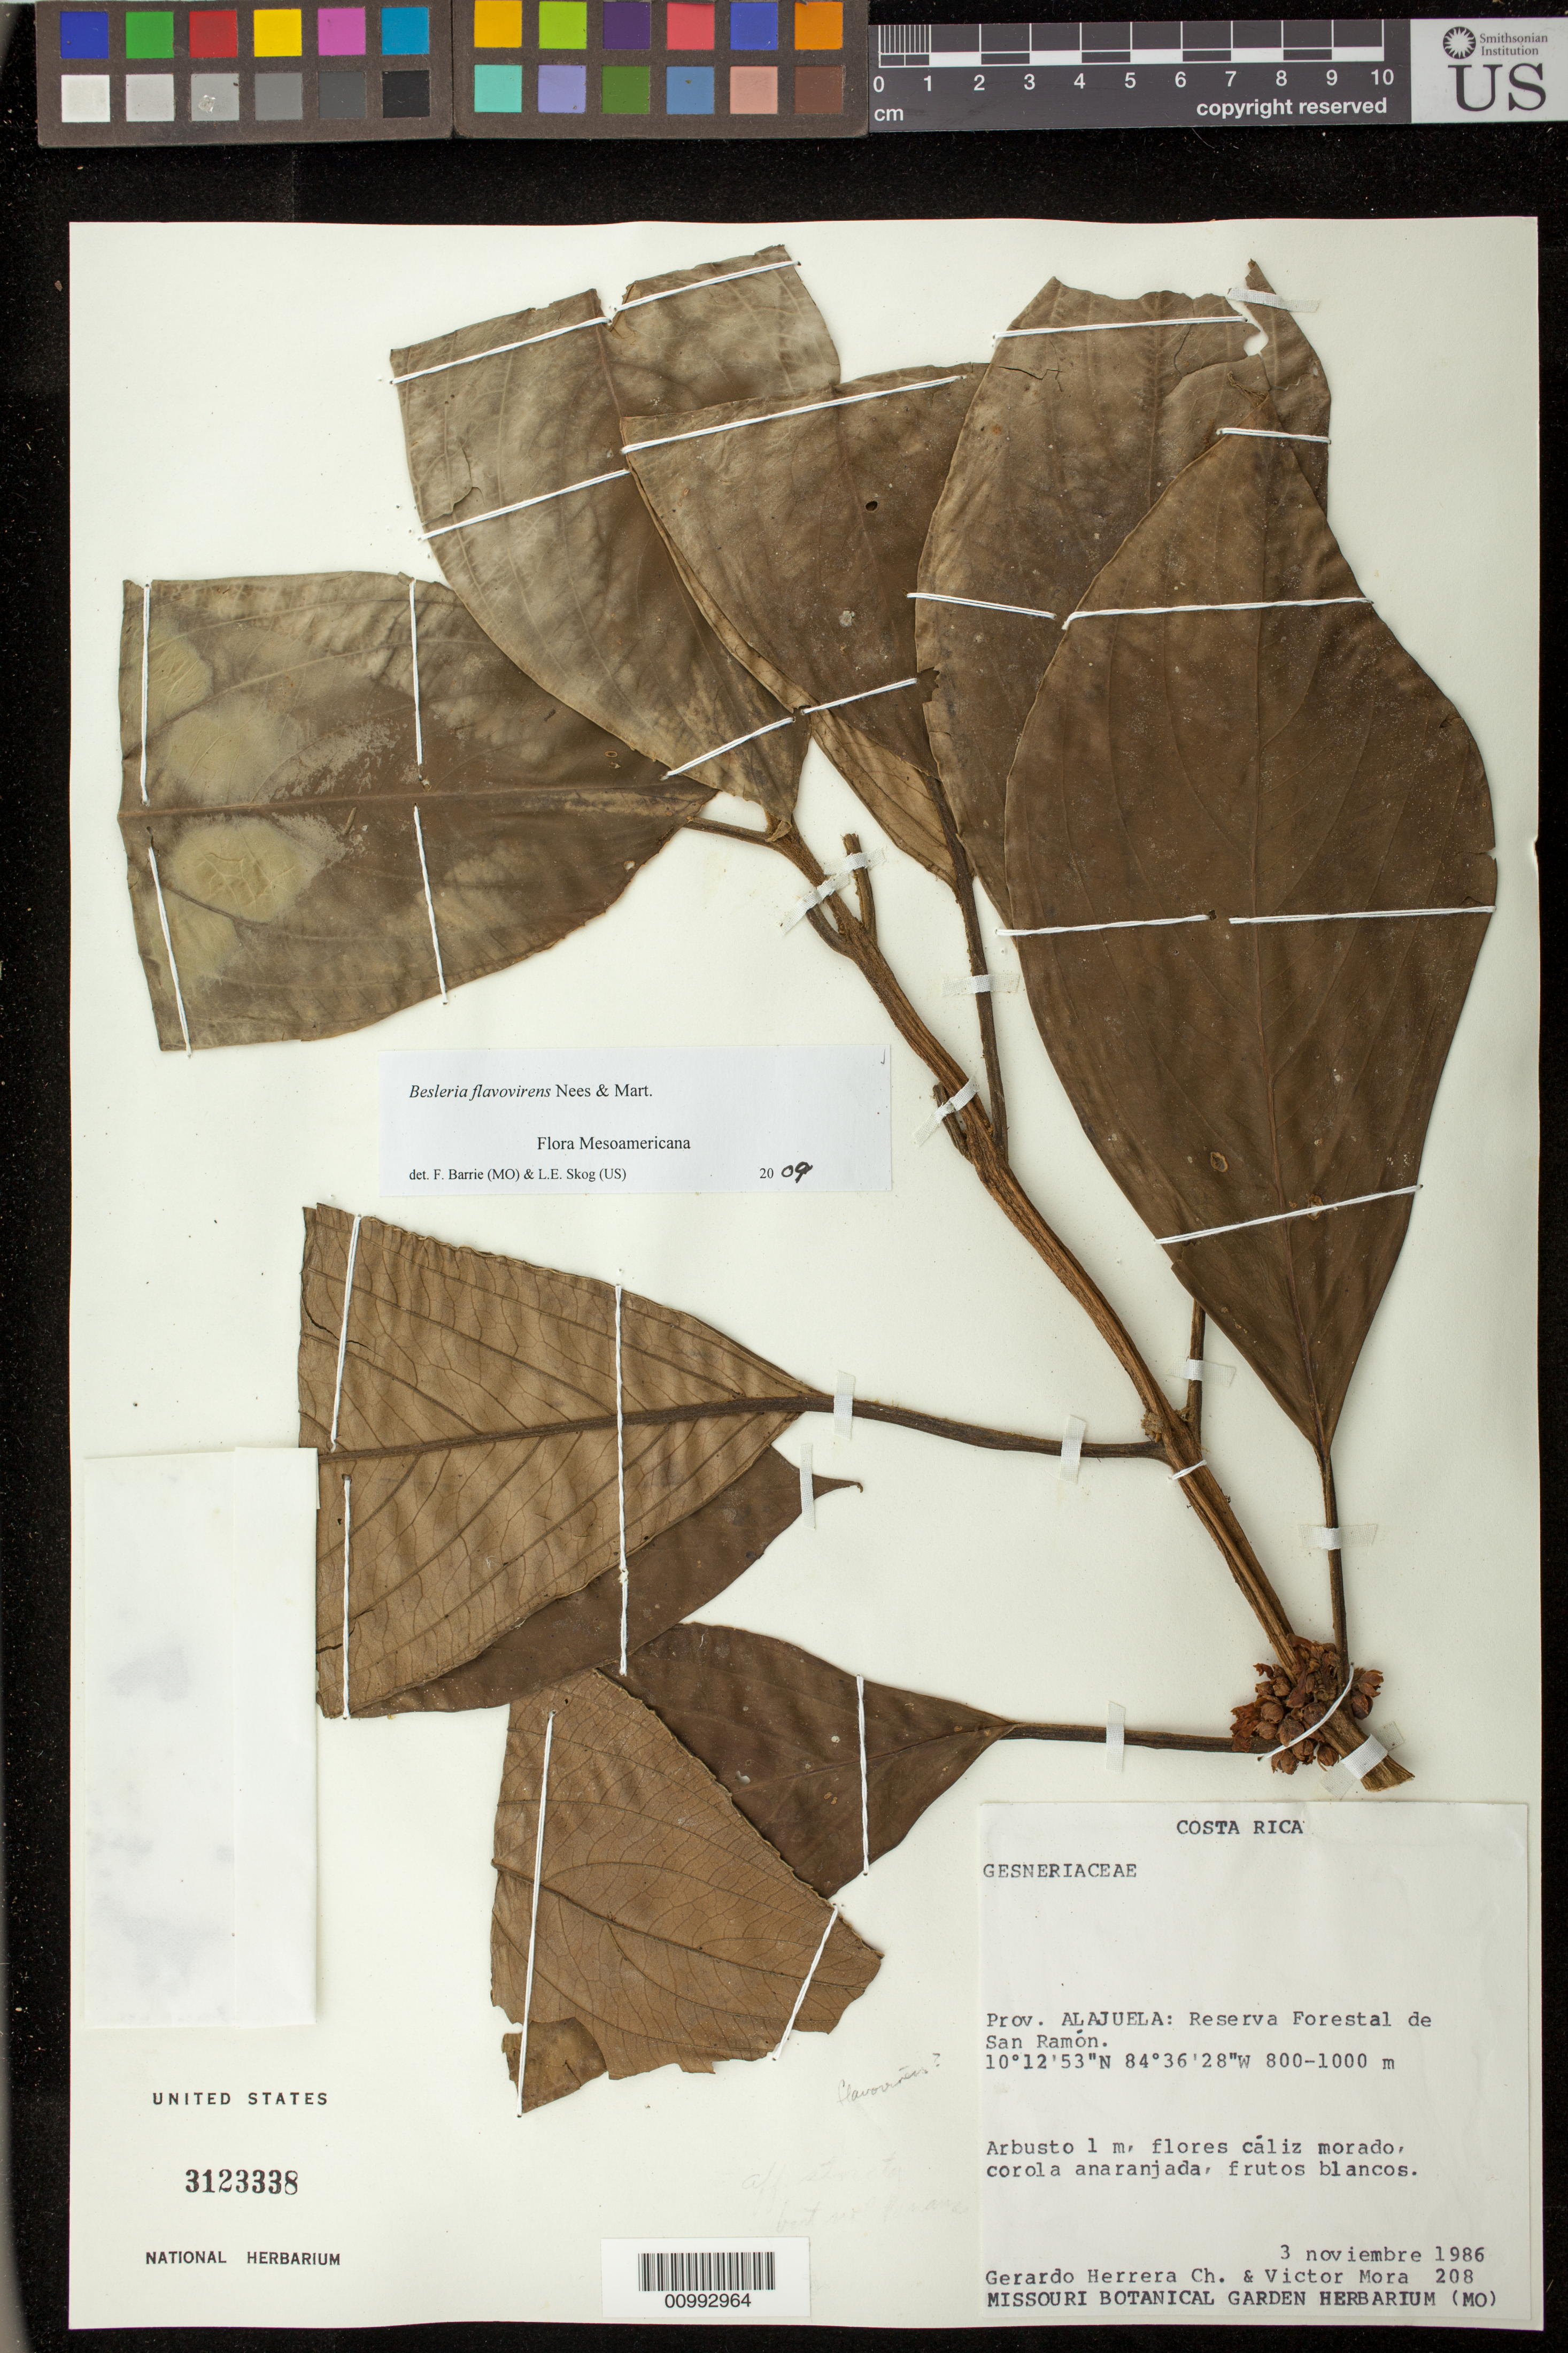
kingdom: Plantae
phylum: Tracheophyta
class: Magnoliopsida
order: Lamiales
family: Gesneriaceae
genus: Besleria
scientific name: Besleria flavovirens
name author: Mart.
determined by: Barrie, F. R.; Skog, Laurence E.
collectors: G. Herrera Ch. & V. Mora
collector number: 208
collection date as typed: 03 Nov 1986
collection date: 1986-11-03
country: Costa Rica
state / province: Alajuela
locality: Prov. Alajuela: Reserva Forestal de San Ramón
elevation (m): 800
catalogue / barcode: US 3123338